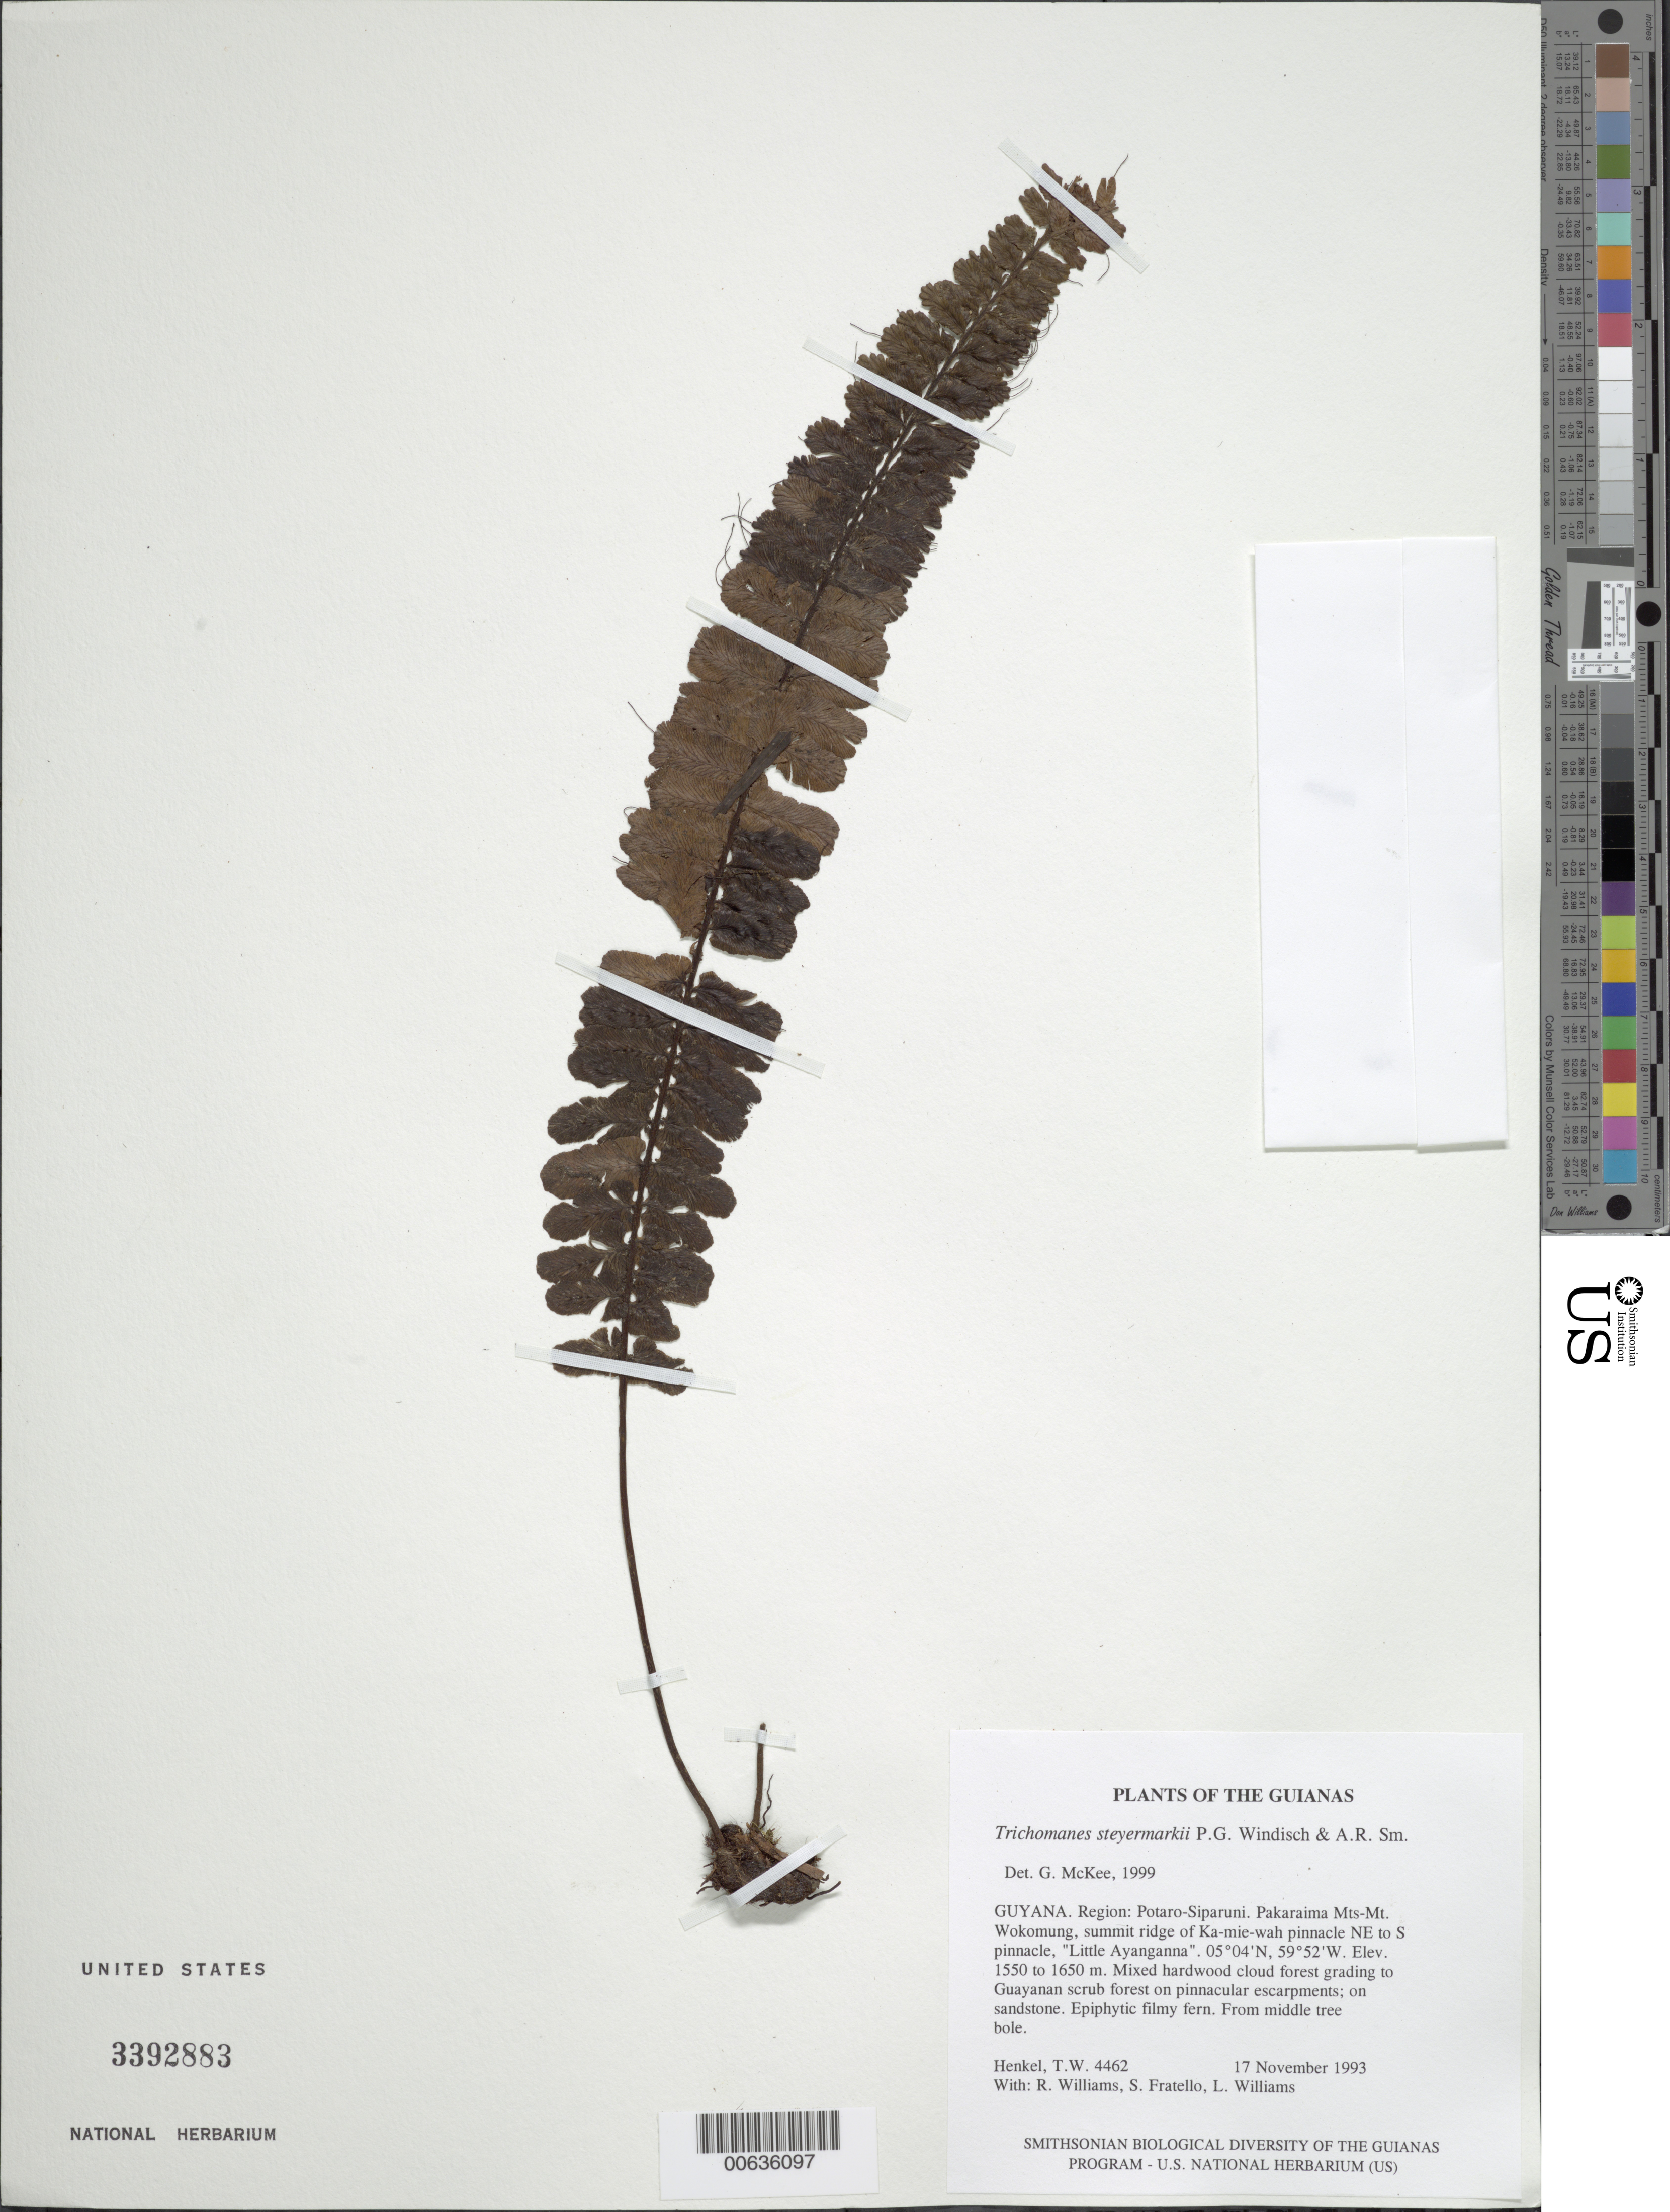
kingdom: Plantae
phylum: Tracheophyta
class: Polypodiopsida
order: Hymenophyllales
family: Hymenophyllaceae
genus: Trichomanes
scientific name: Trichomanes steyermarkii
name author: P.G. Windisch & A.R. Sm.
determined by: McKee, G. S., (US), NMNH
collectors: T. Henkel, R. Williams, S. Fratello & L. Williams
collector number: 4462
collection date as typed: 17 November 1993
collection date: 1993-11-17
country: Guyana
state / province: Potaro-Siparuni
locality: Pakaraima Mts-Mt. Wokomung, summit ridge of Ka-mie-wah pinnacle NE to S pinnacle, "Little Ayanganna"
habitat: Mixed hardwood cloud forest grading to Guayanan scrub forest on pinnacular escarpments; on sandstone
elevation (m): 1550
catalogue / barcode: US 3392883